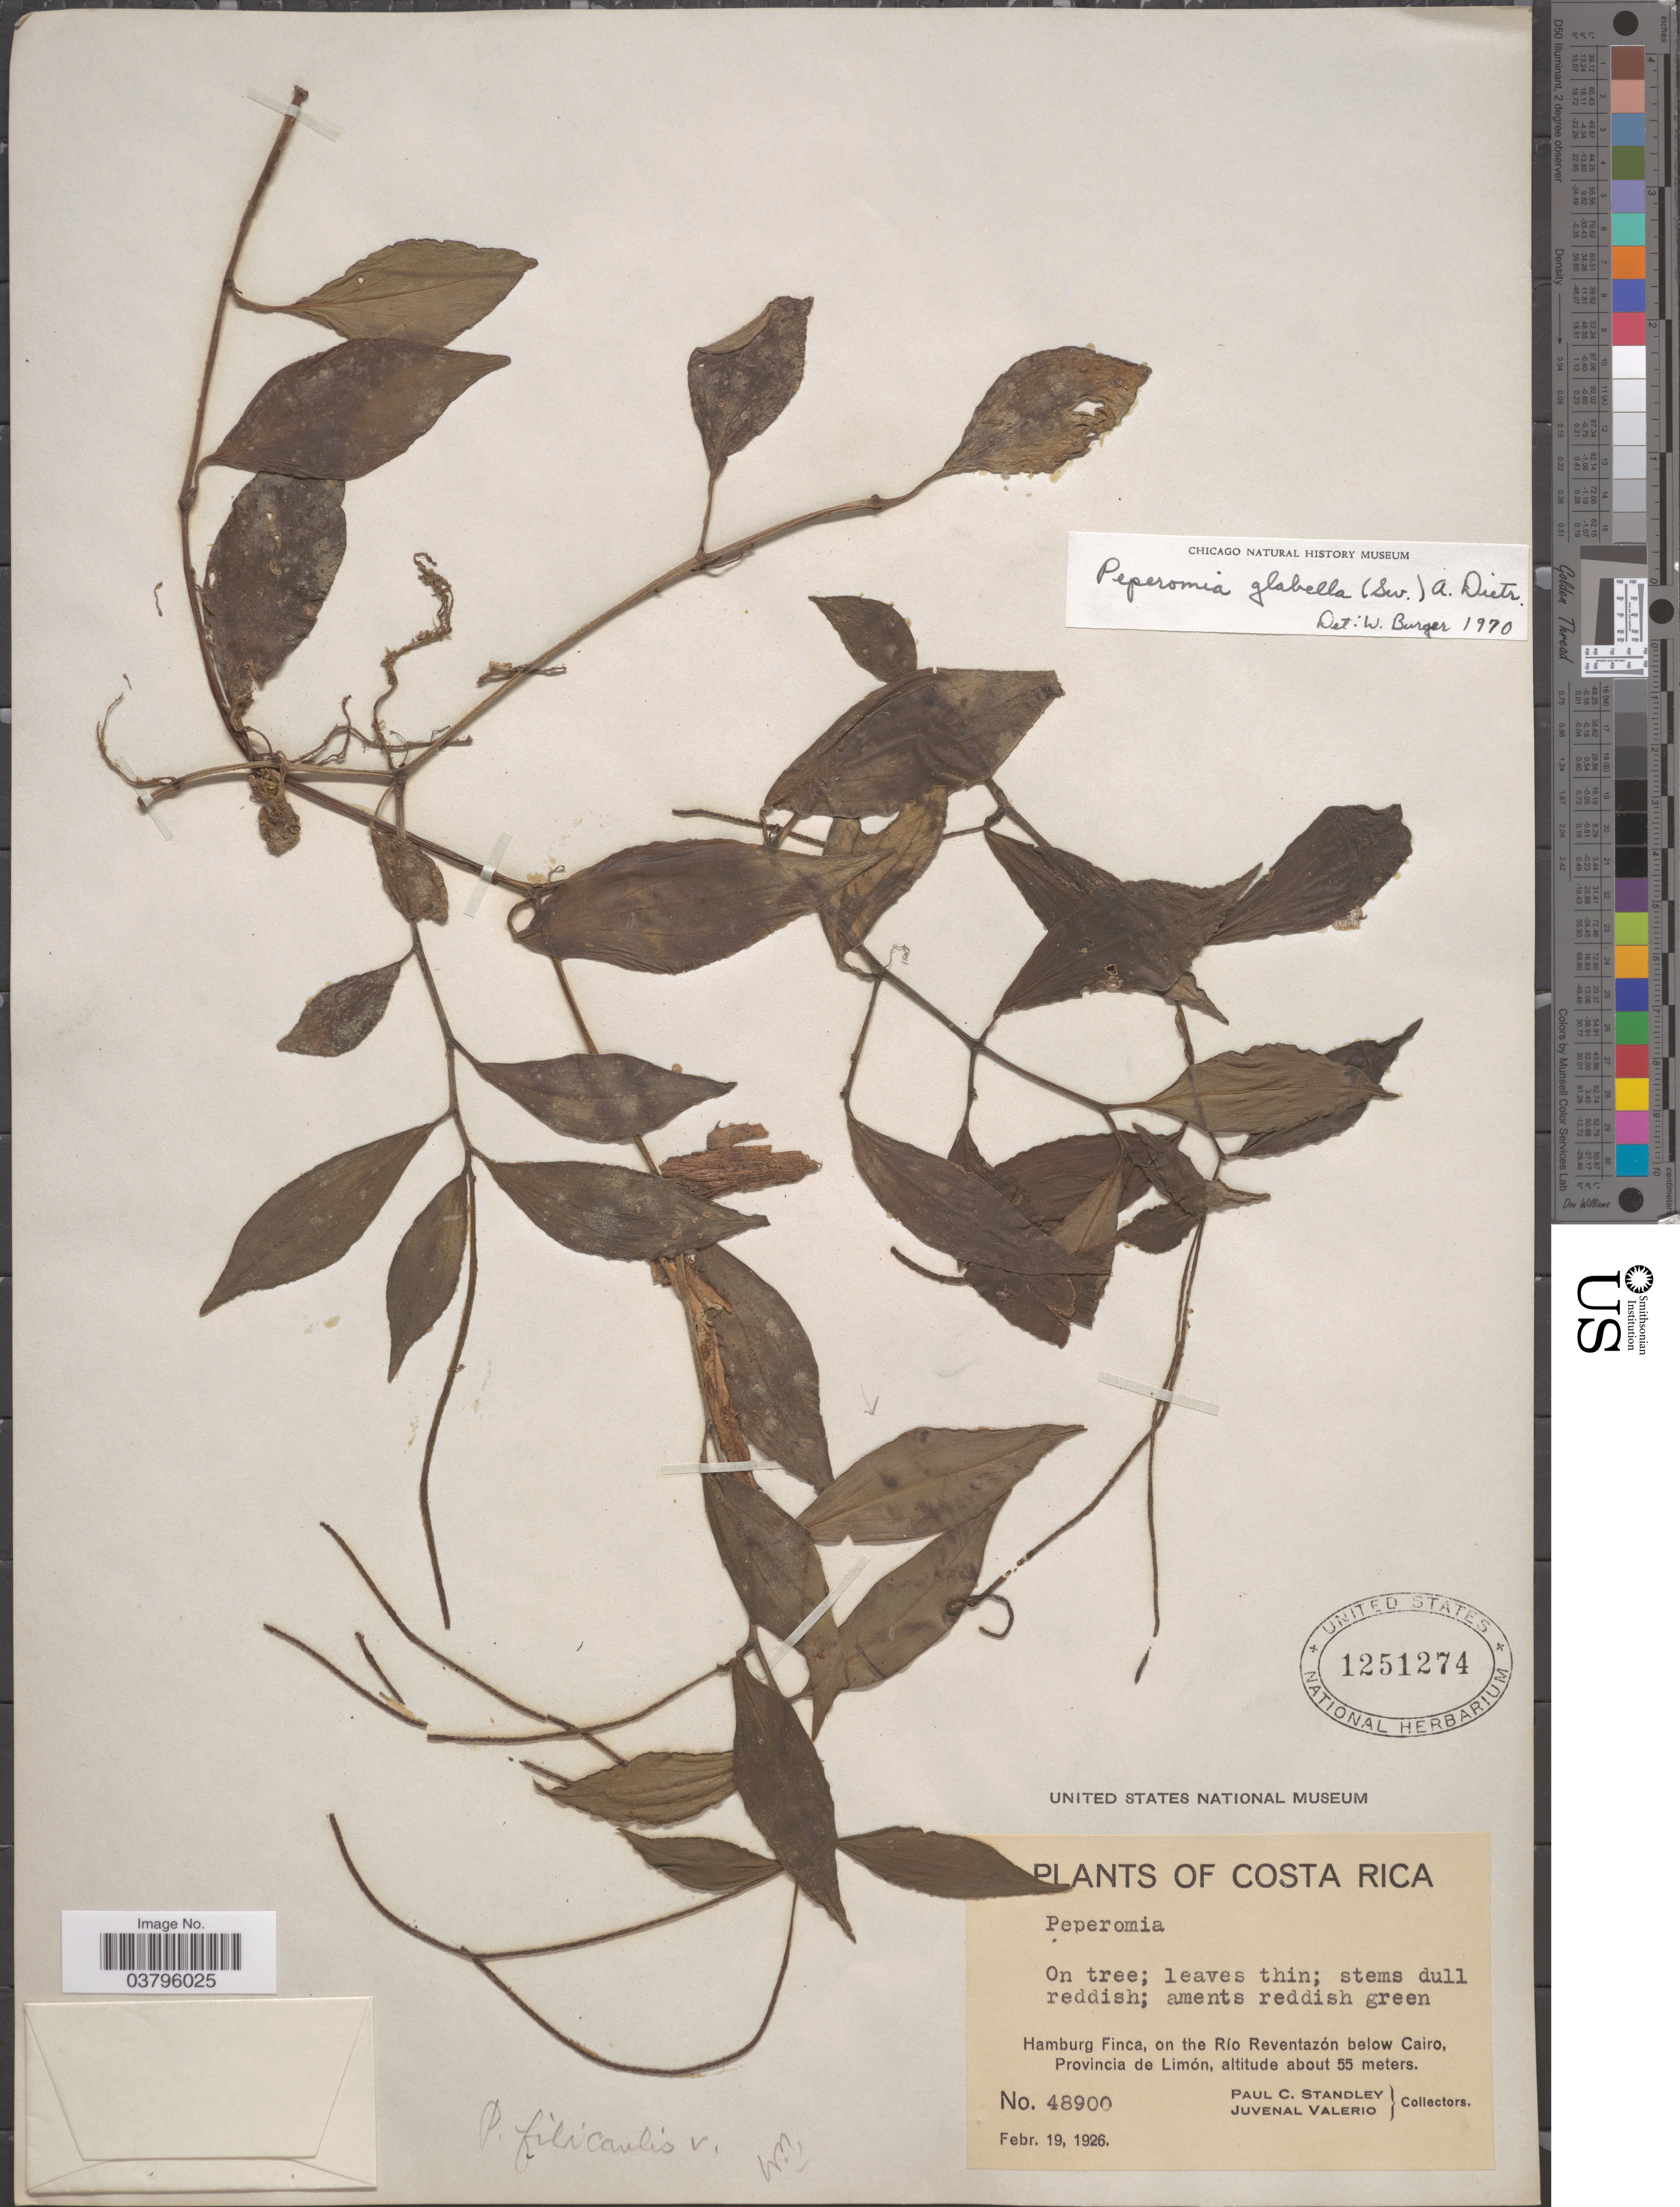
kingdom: Plantae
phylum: Tracheophyta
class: Magnoliopsida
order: Piperales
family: Piperaceae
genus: Peperomia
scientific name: Peperomia glabella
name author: (Sw.) A. Dietr.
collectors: P. C. Standley & J. Valerio R.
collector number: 48900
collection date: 1926-02-19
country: Costa Rica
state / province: Limón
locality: Hamburg Finca, on the Río Reventazón below Cairo.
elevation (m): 55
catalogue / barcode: US 1251274